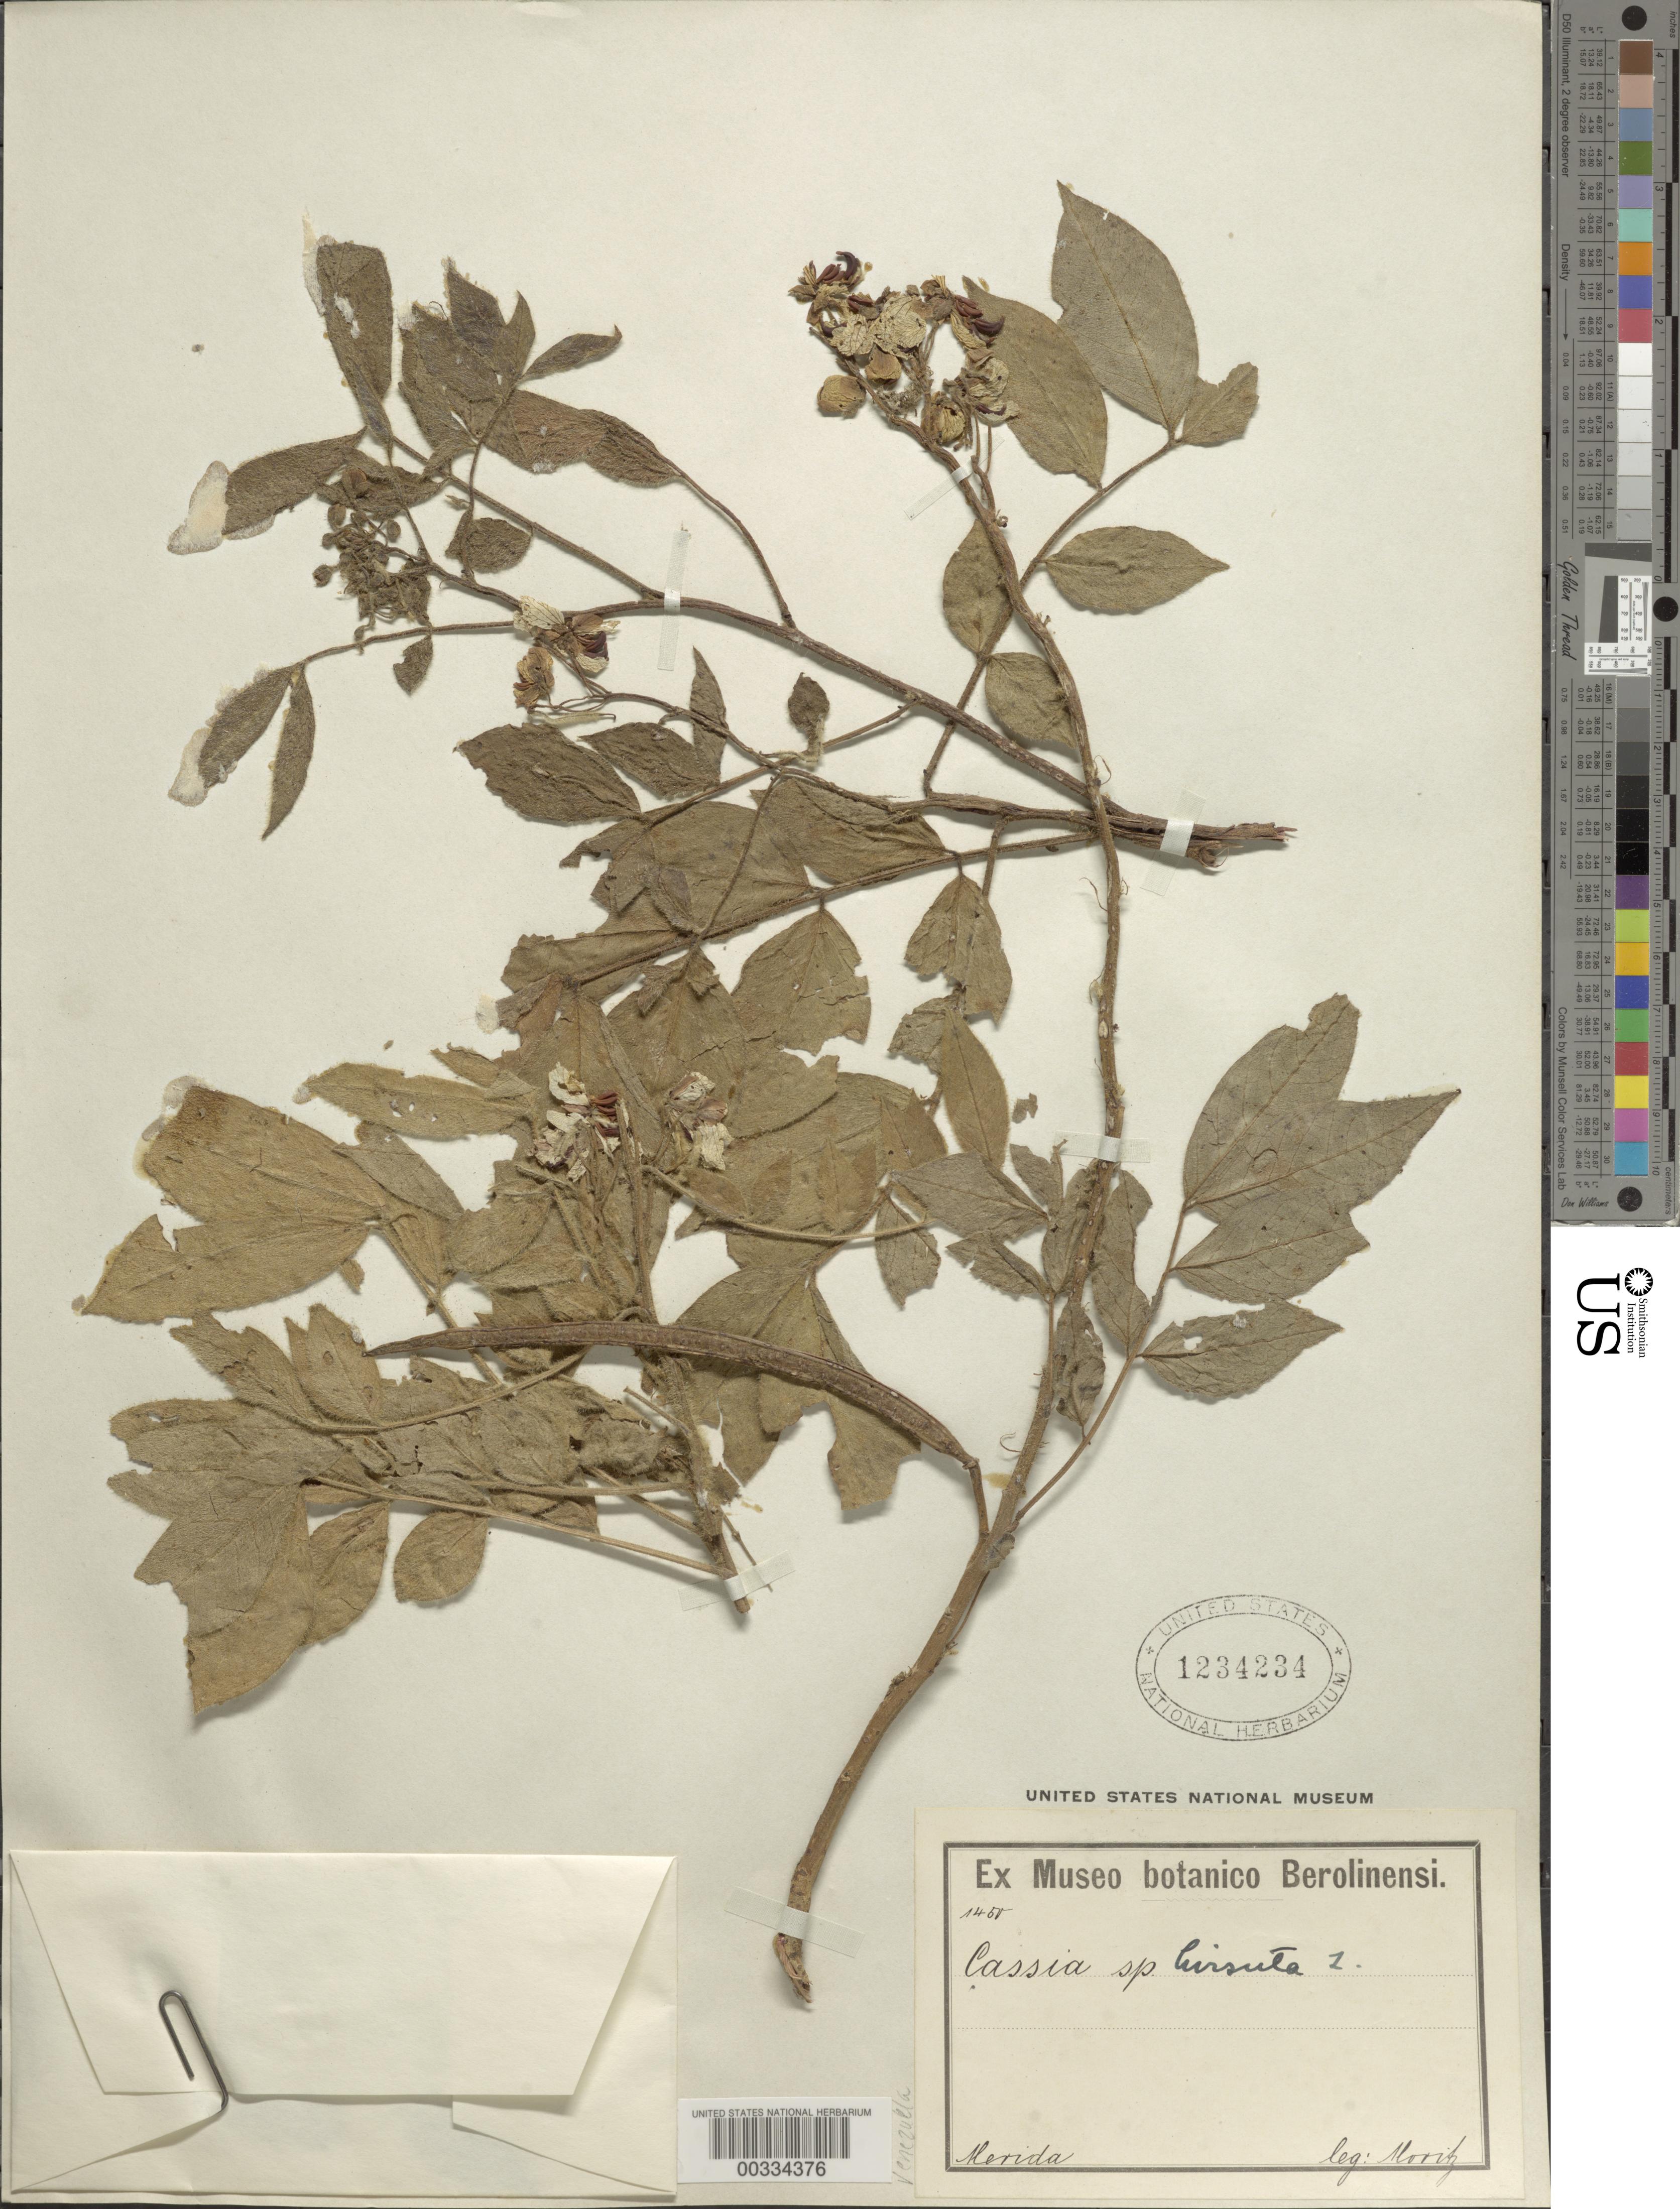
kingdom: Plantae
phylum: Tracheophyta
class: Magnoliopsida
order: Fabales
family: Fabaceae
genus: Senna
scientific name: Senna hirsuta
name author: (L.) H.S. Irwin & Barneby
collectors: A. Moritz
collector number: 1460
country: Venezuela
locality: Morida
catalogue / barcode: US 1234234